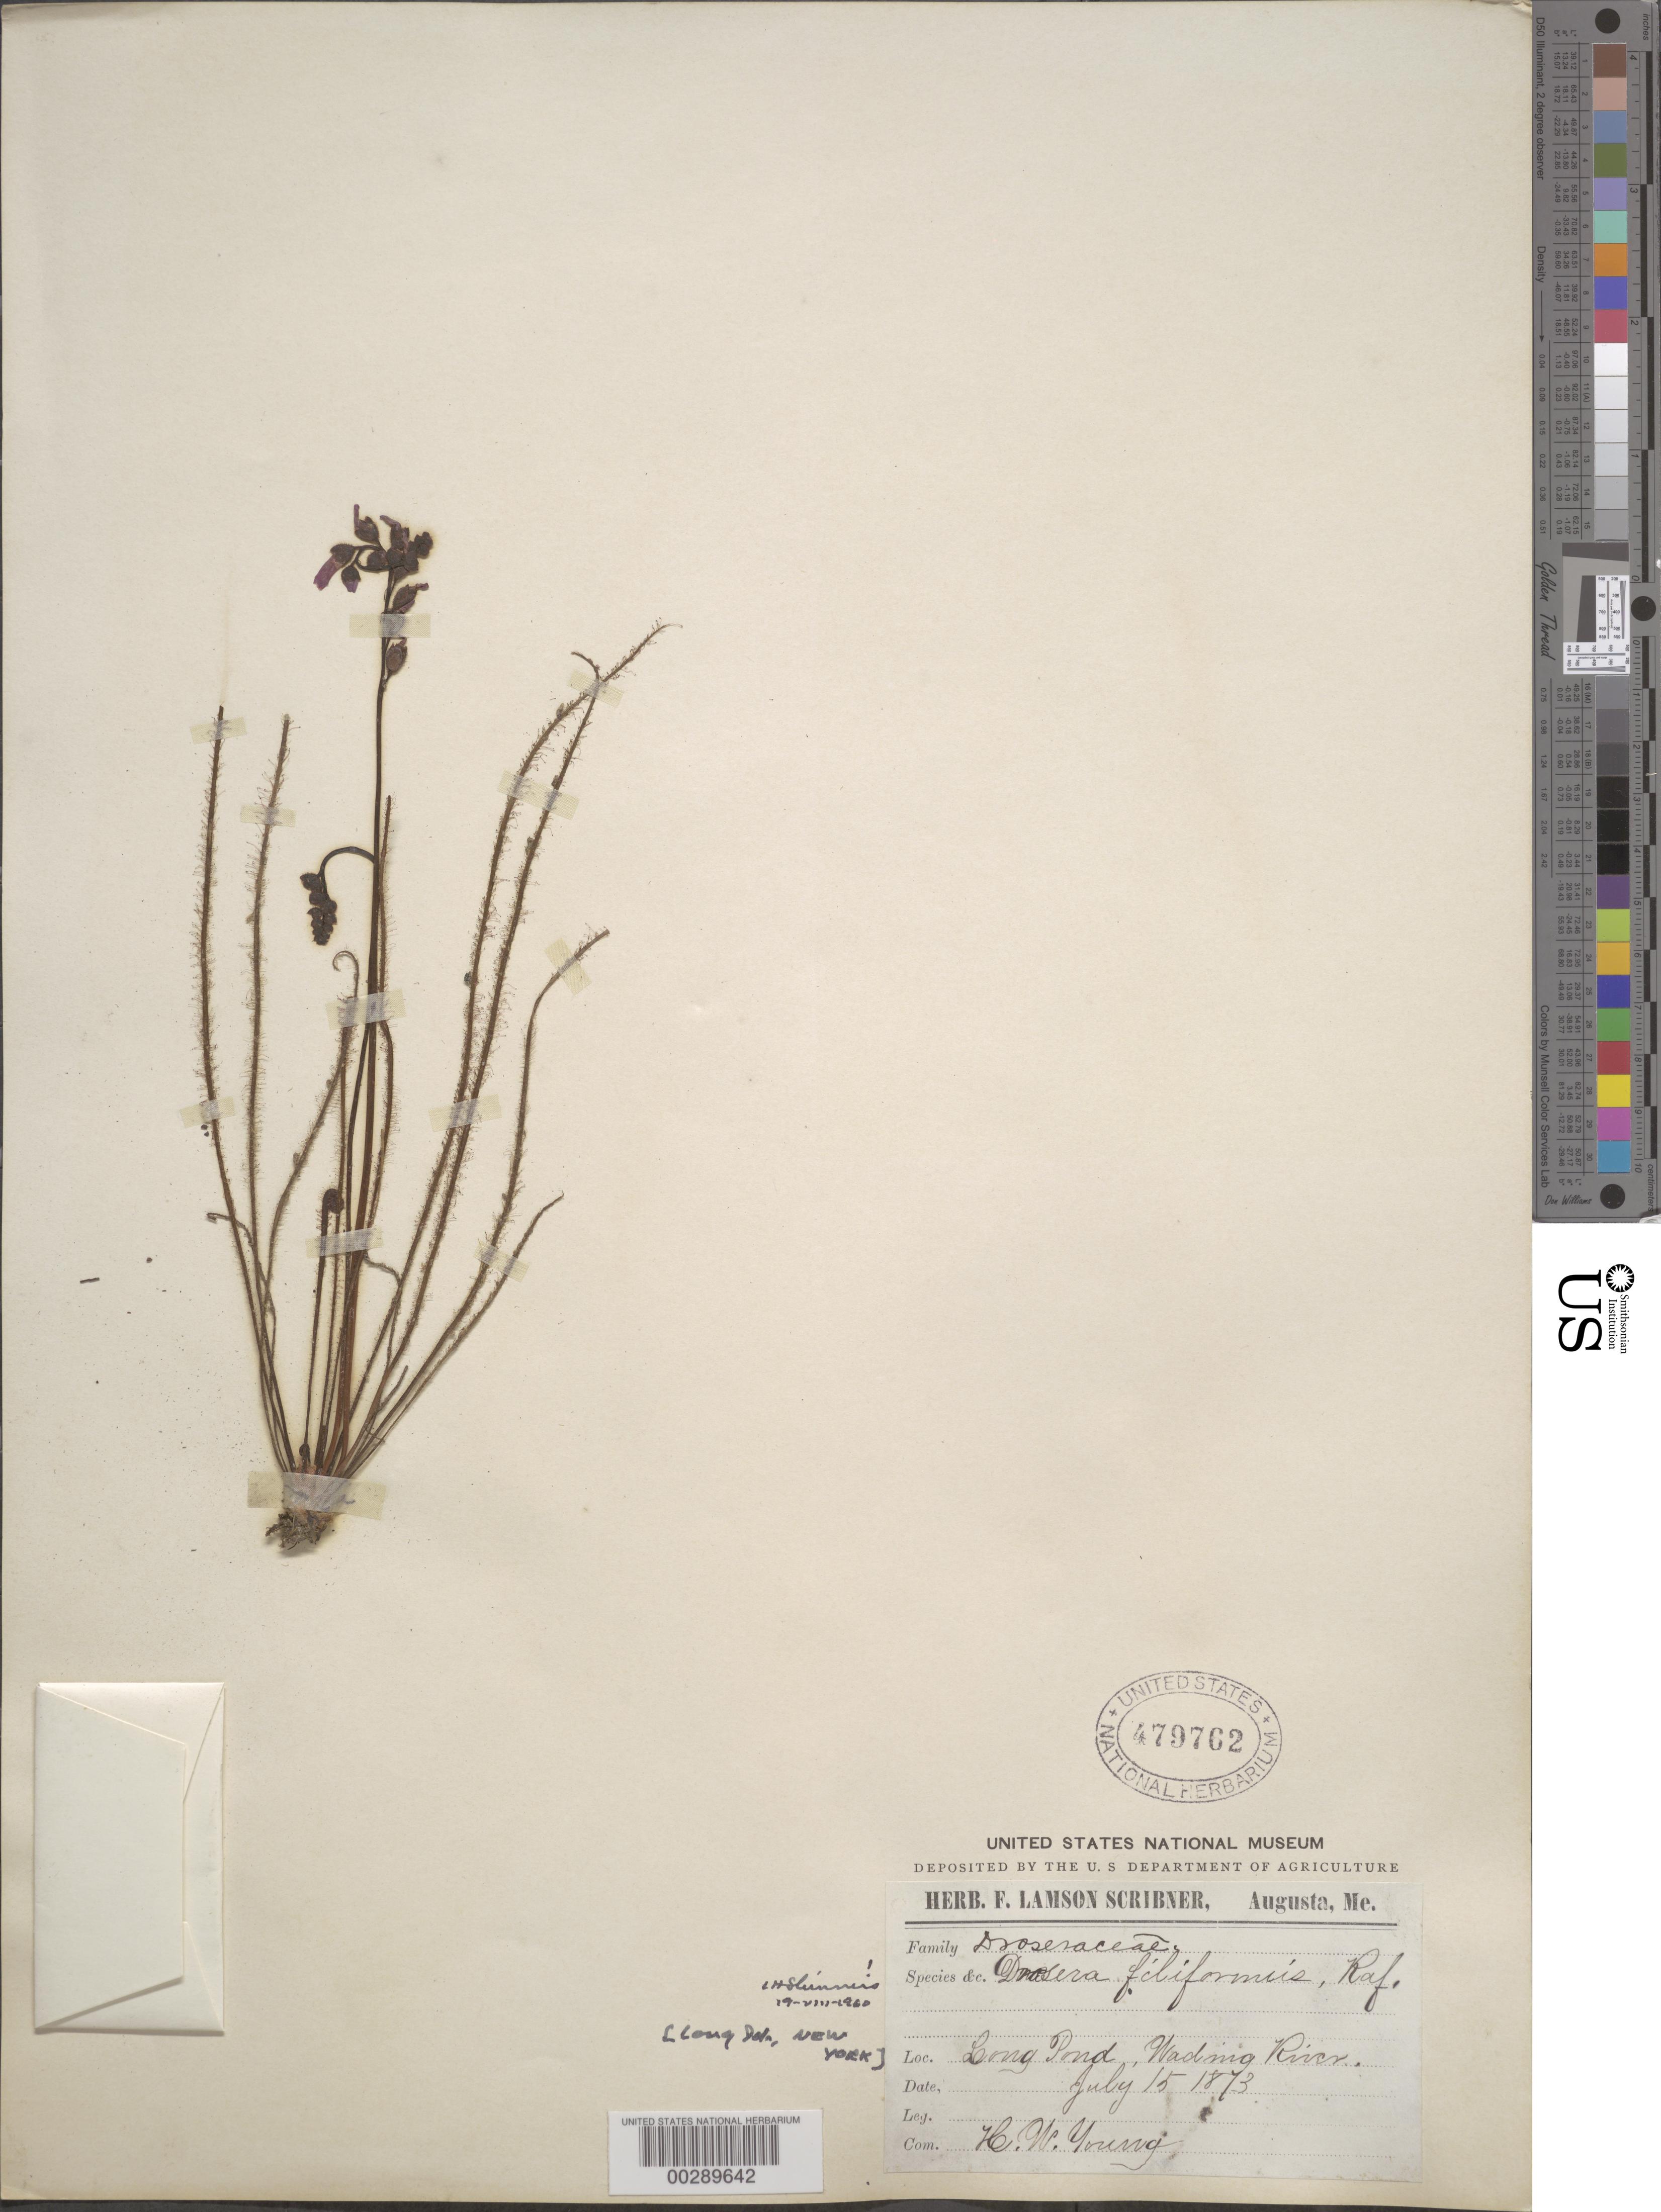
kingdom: Plantae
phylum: Tracheophyta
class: Magnoliopsida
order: Caryophyllales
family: Droseraceae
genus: Drosera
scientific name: Drosera filiformis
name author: Raf.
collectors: H. Young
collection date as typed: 15 Jul 1873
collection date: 1873-07-15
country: United States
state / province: New York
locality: Long island, long pond, wading river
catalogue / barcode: US 479762